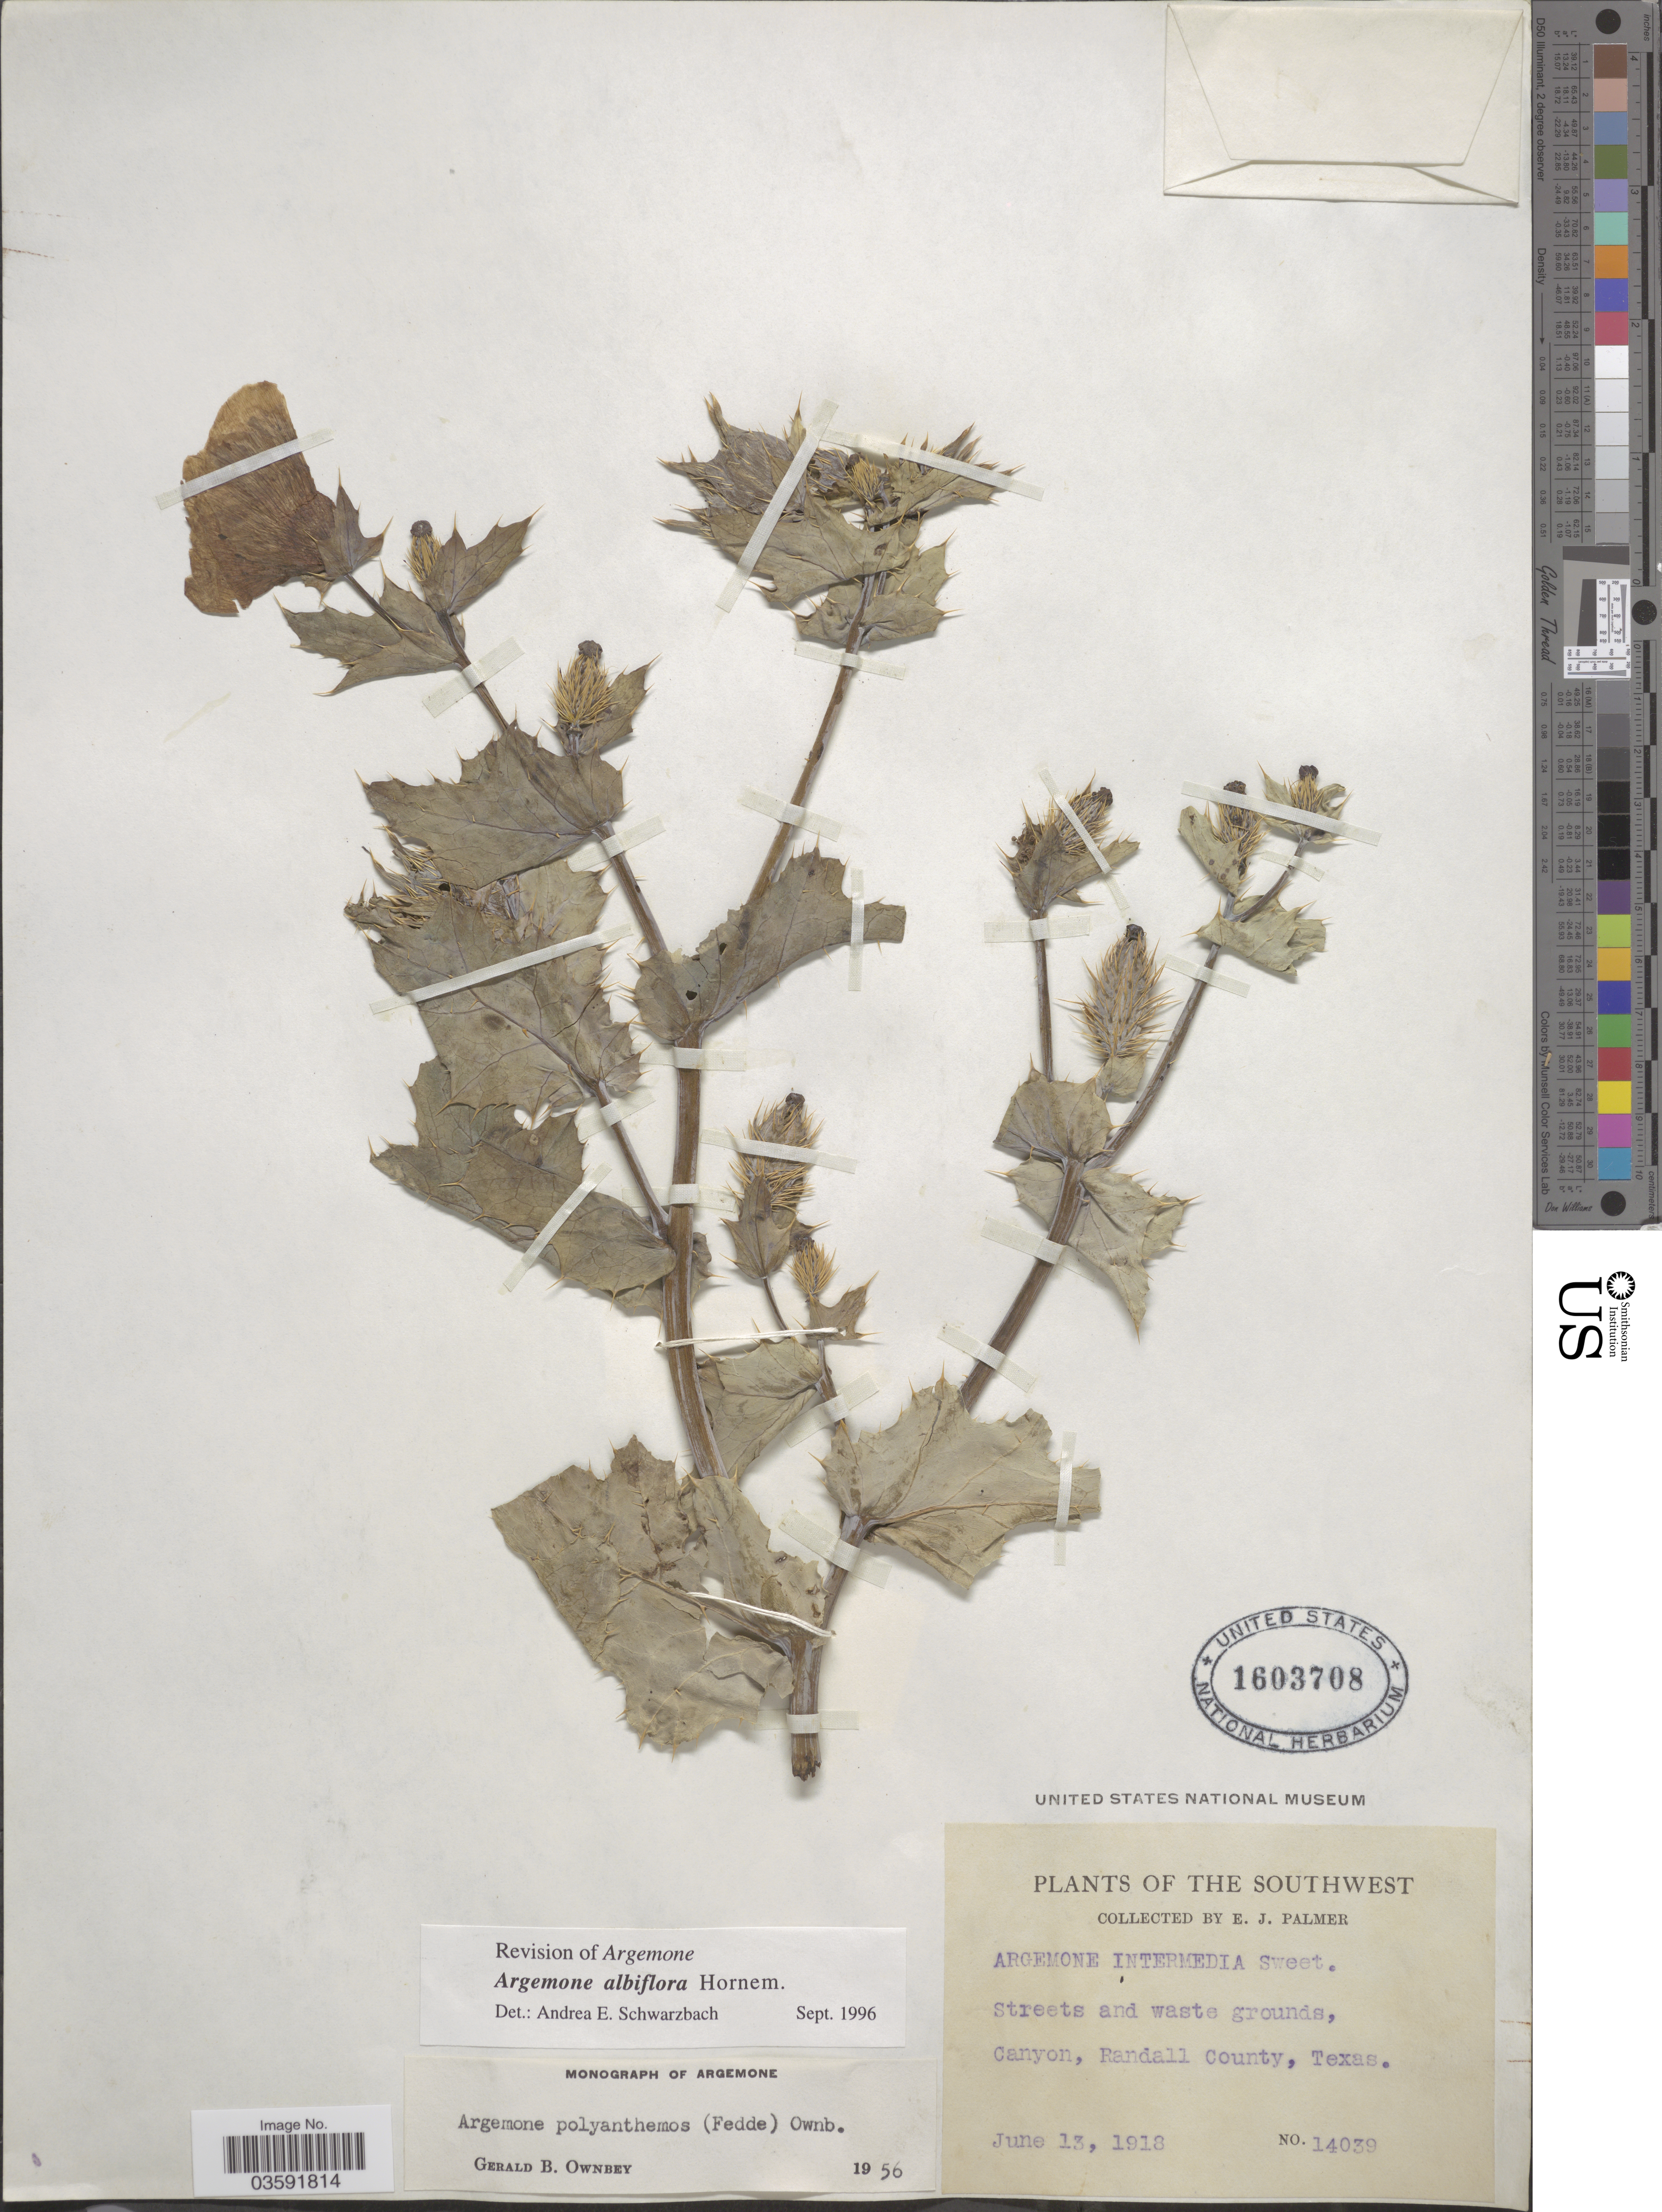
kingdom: Plantae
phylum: Tracheophyta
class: Magnoliopsida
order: Ranunculales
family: Papaveraceae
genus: Argemone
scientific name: Argemone albiflora subsp. albiflora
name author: Hornem.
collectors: E. J. Palmer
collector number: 14039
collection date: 1918-06-13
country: United States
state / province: Texas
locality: Southwest. Canyon, Randall County.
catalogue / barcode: US 1603708